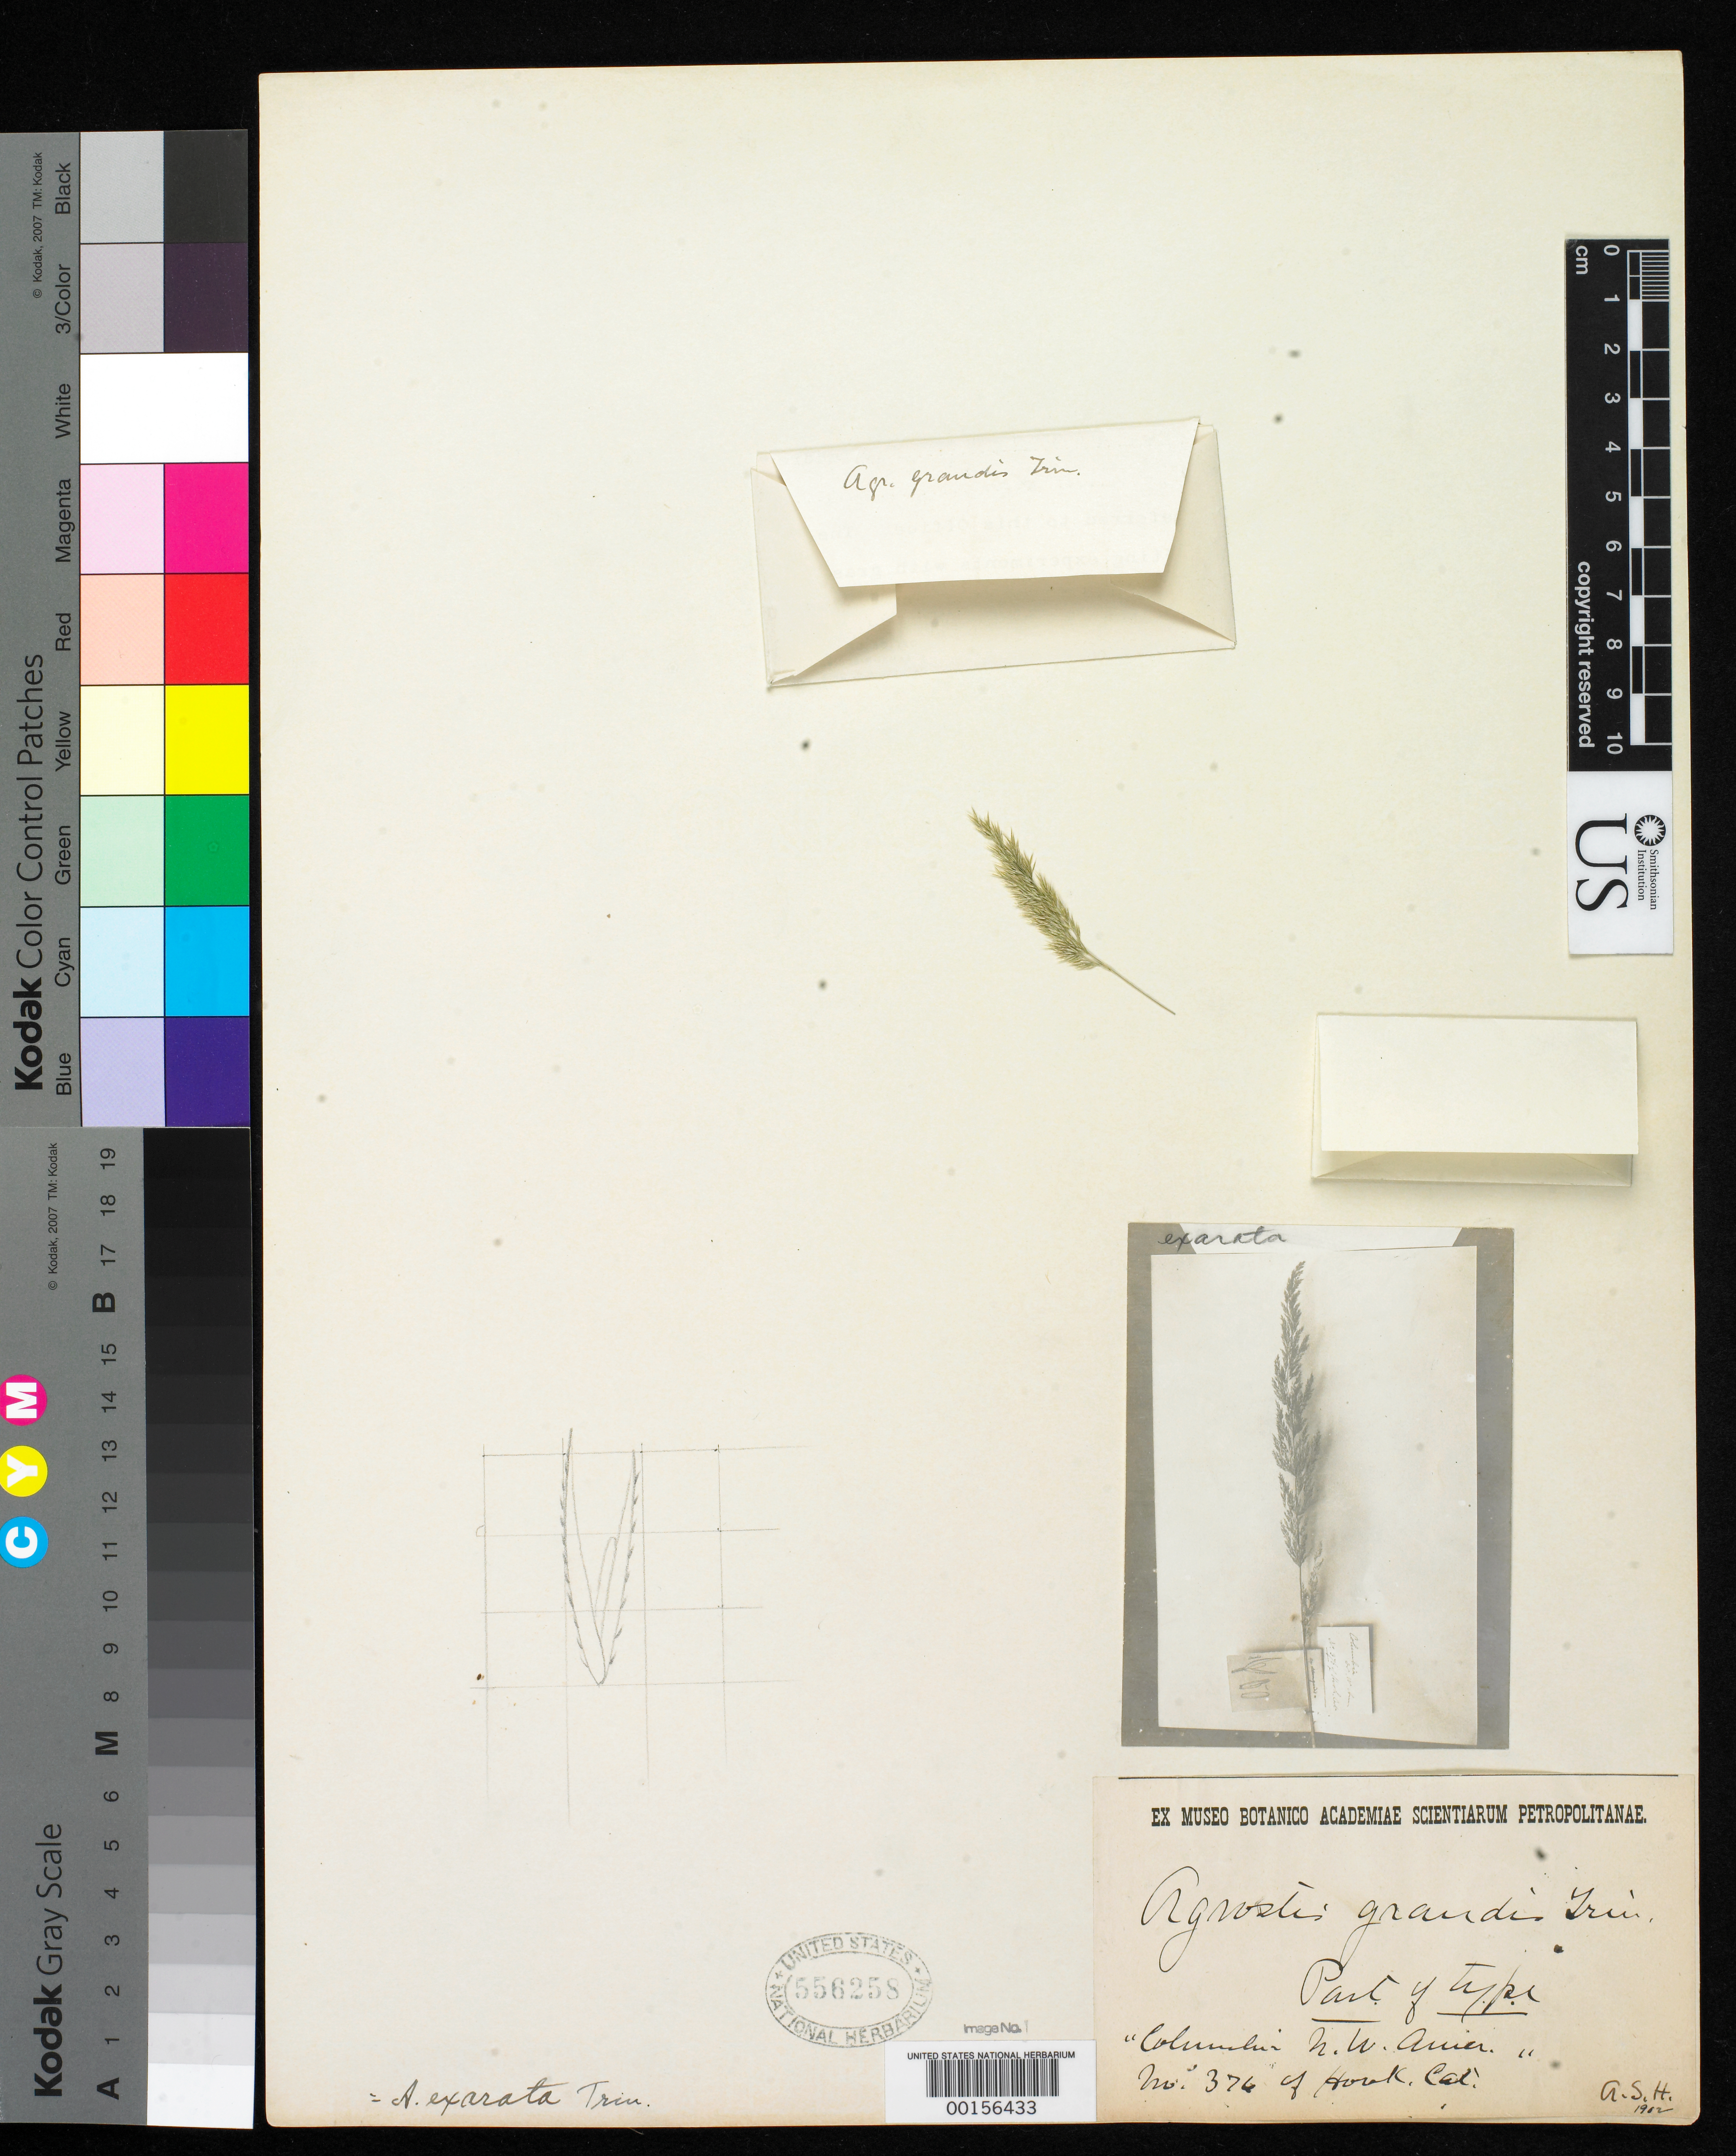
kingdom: Plantae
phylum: Tracheophyta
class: Liliopsida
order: Poales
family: Poaceae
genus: Agrostis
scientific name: Agrostis grandis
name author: Trin.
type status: Type Fragment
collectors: J. D. Hooker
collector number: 376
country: United States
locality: Northwest, Columbia.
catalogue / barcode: US 556258